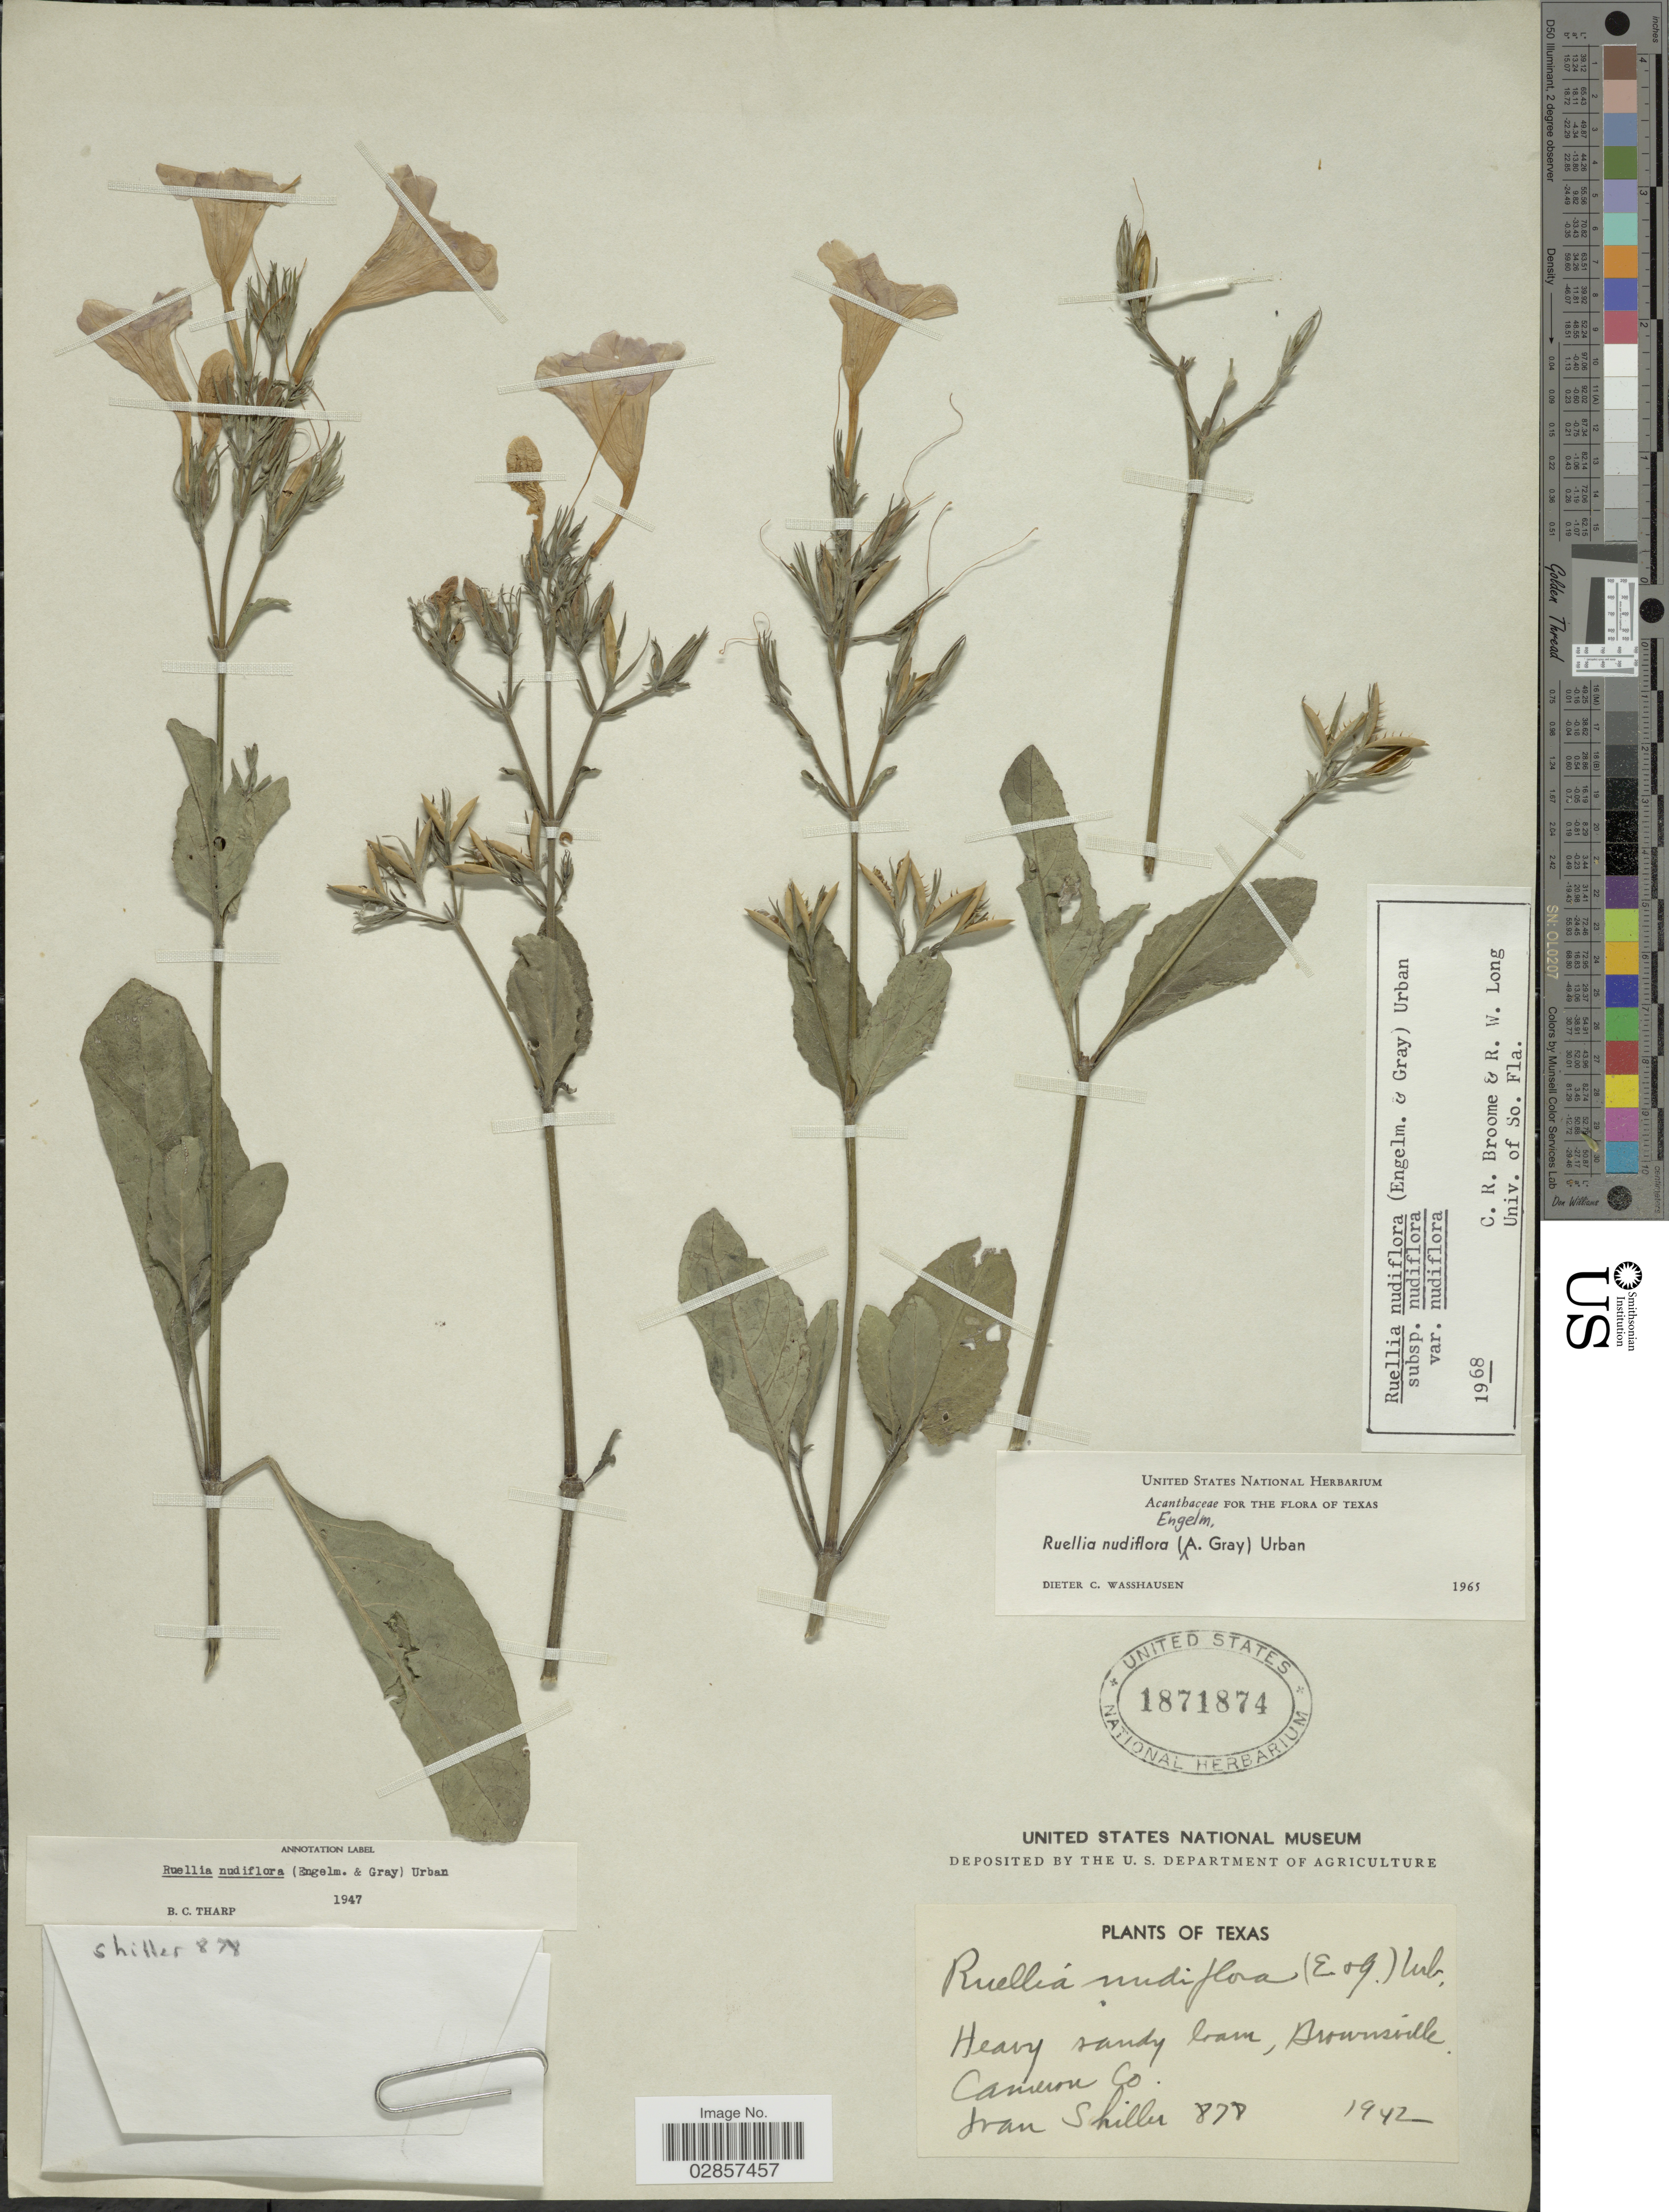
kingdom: Plantae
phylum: Tracheophyta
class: Magnoliopsida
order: Lamiales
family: Acanthaceae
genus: Ruellia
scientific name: Ruellia nudiflora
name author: (Engelm. & A. Gray) Urb.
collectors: I. Shiller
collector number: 878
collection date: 1942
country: United States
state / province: Texas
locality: Brownsville, Cameron Co.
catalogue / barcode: US 1871874